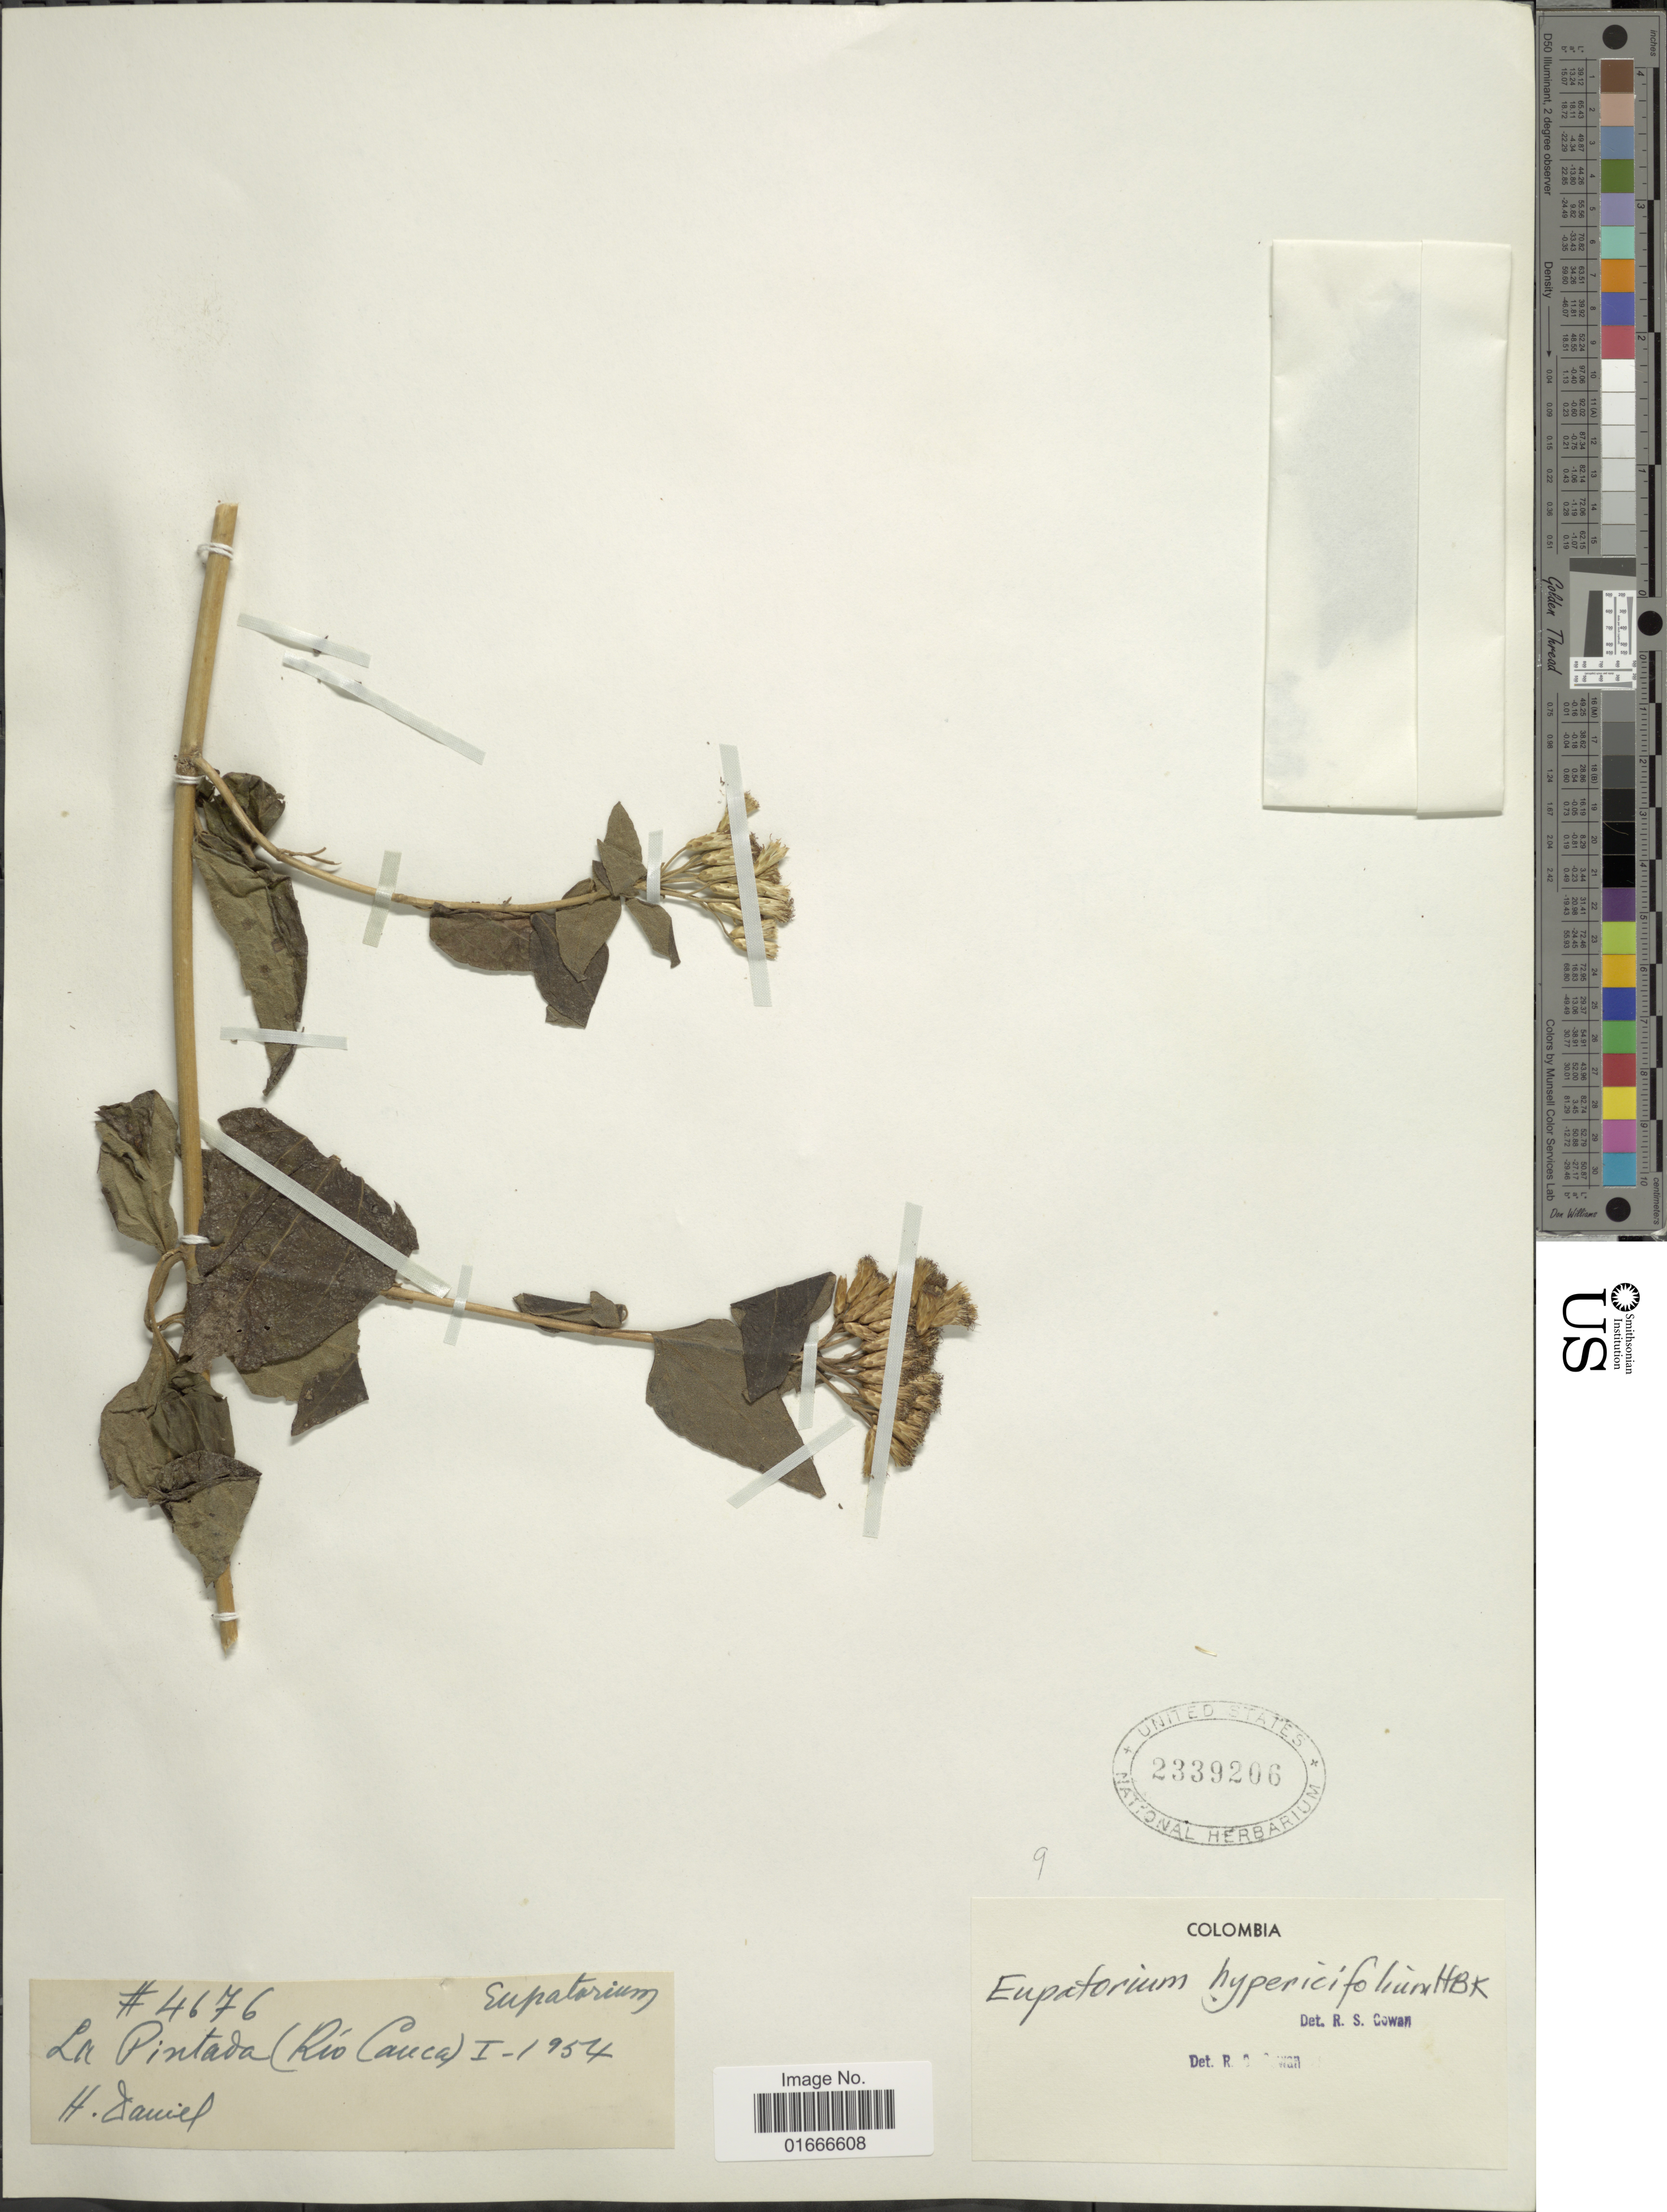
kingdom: Plantae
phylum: Tracheophyta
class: Magnoliopsida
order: Asterales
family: Asteraceae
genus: Chromolaena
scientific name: Chromolaena hypericifolia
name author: (Kunth) R.M. King & H. Rob.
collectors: H. Daniel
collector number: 4676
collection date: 1954-01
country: Colombia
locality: La Pintada (Rio Cauca)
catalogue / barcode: US 2339206